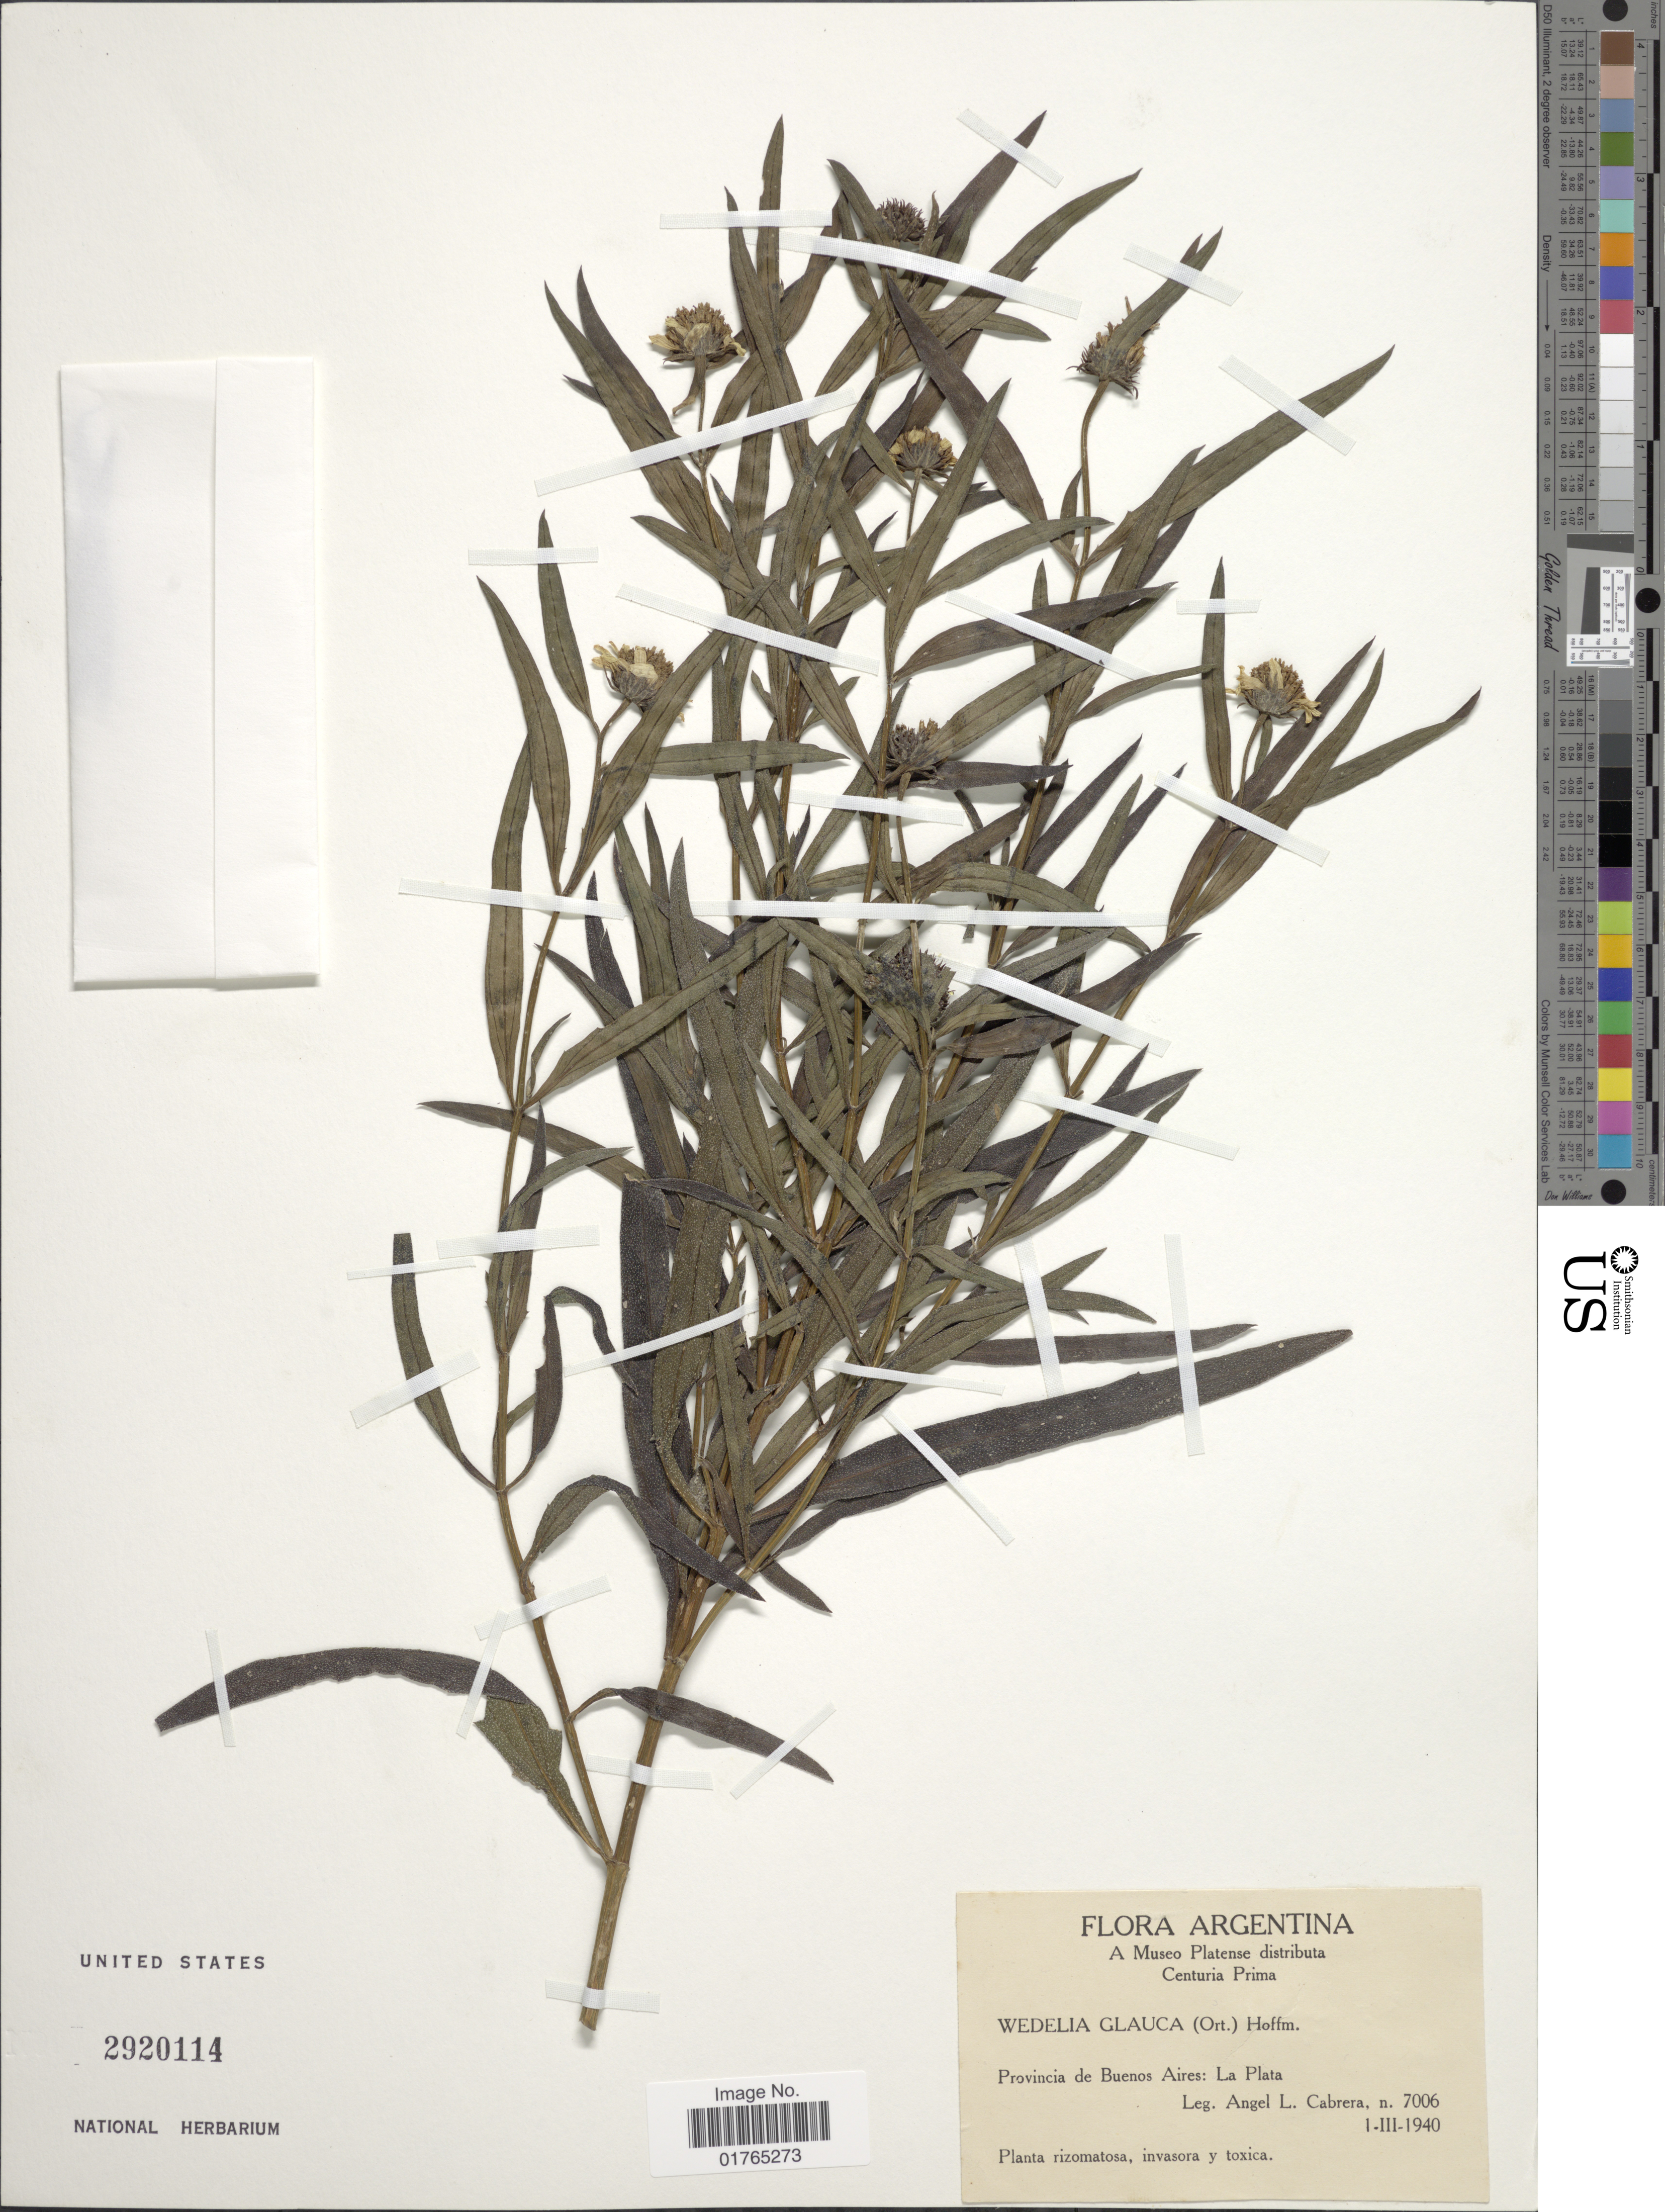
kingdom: Plantae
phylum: Tracheophyta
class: Magnoliopsida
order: Asterales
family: Asteraceae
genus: Pascalia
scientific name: Pascalia glauca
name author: Ortega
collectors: A. L. Cabrera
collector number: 7006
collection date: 1940-03-01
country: Argentina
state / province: Buenos Aires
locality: La Plata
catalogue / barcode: US 2920114